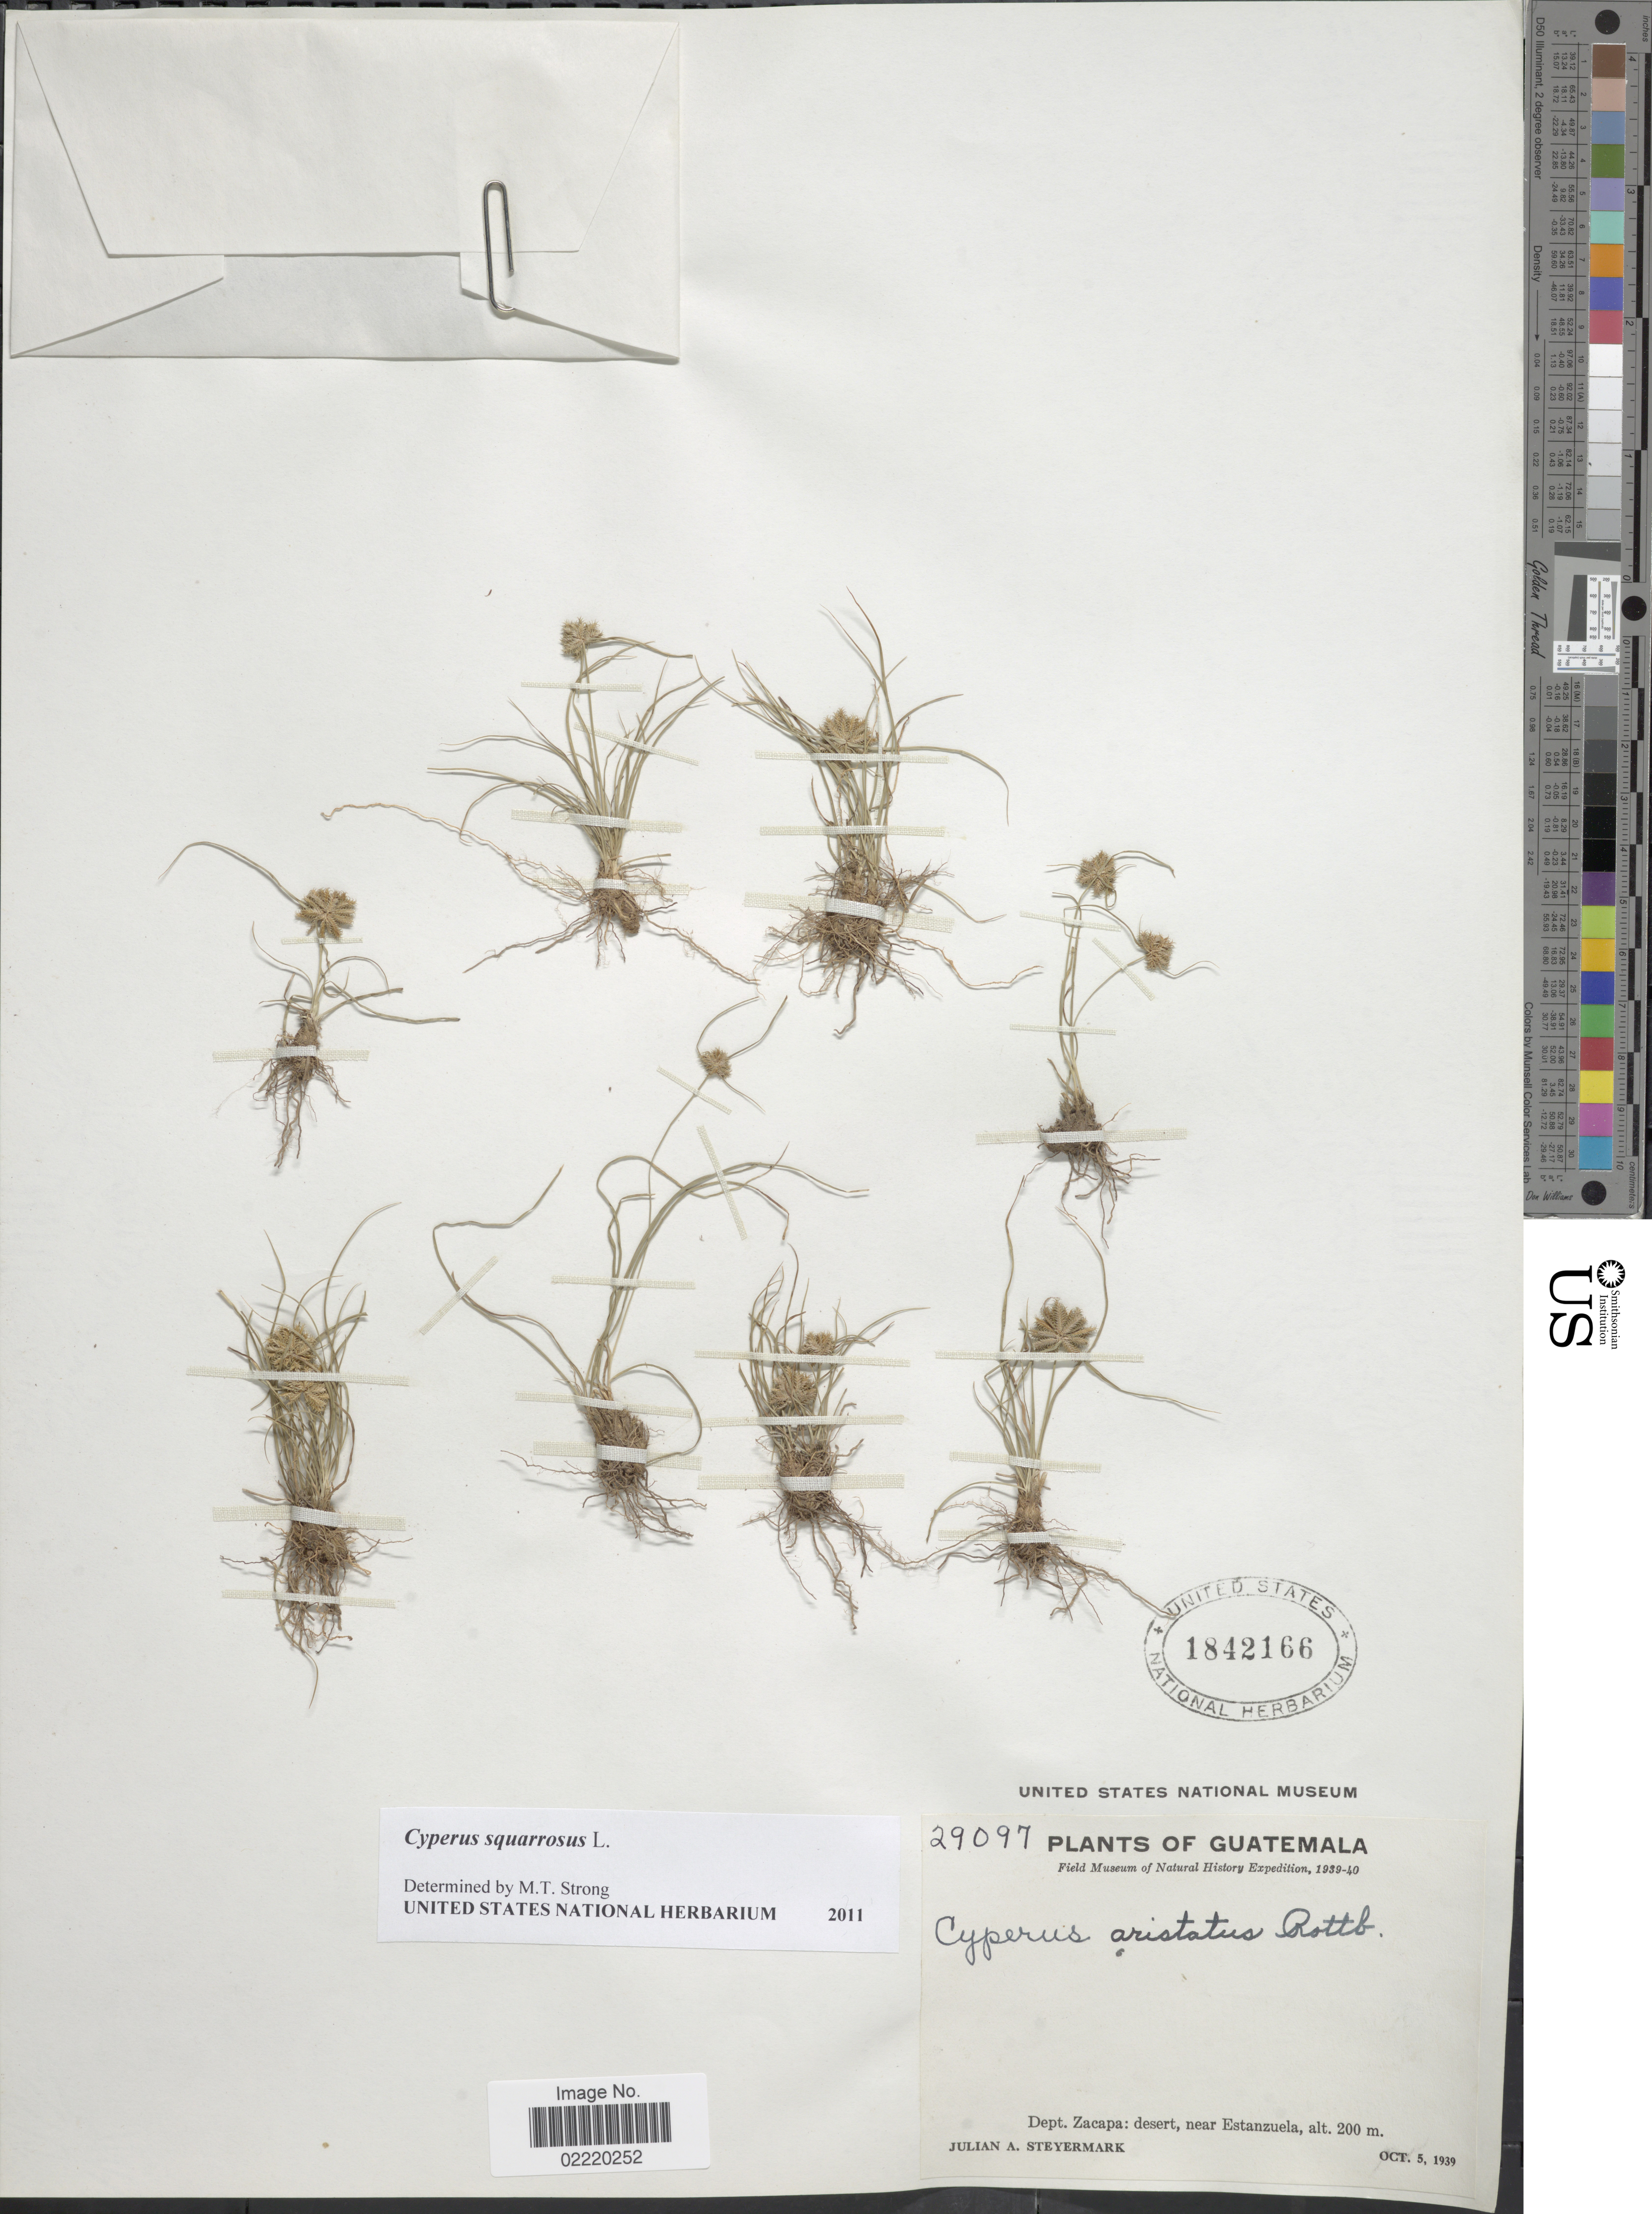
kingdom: Plantae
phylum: Tracheophyta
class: Liliopsida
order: Poales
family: Cyperaceae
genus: Cyperus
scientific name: Cyperus squarrosus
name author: L.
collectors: J. Steyermark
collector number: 29097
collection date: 1939-10-05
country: Guatemala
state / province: Zacapa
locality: Desert, near Estanzuela.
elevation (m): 200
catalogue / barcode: US 1842166